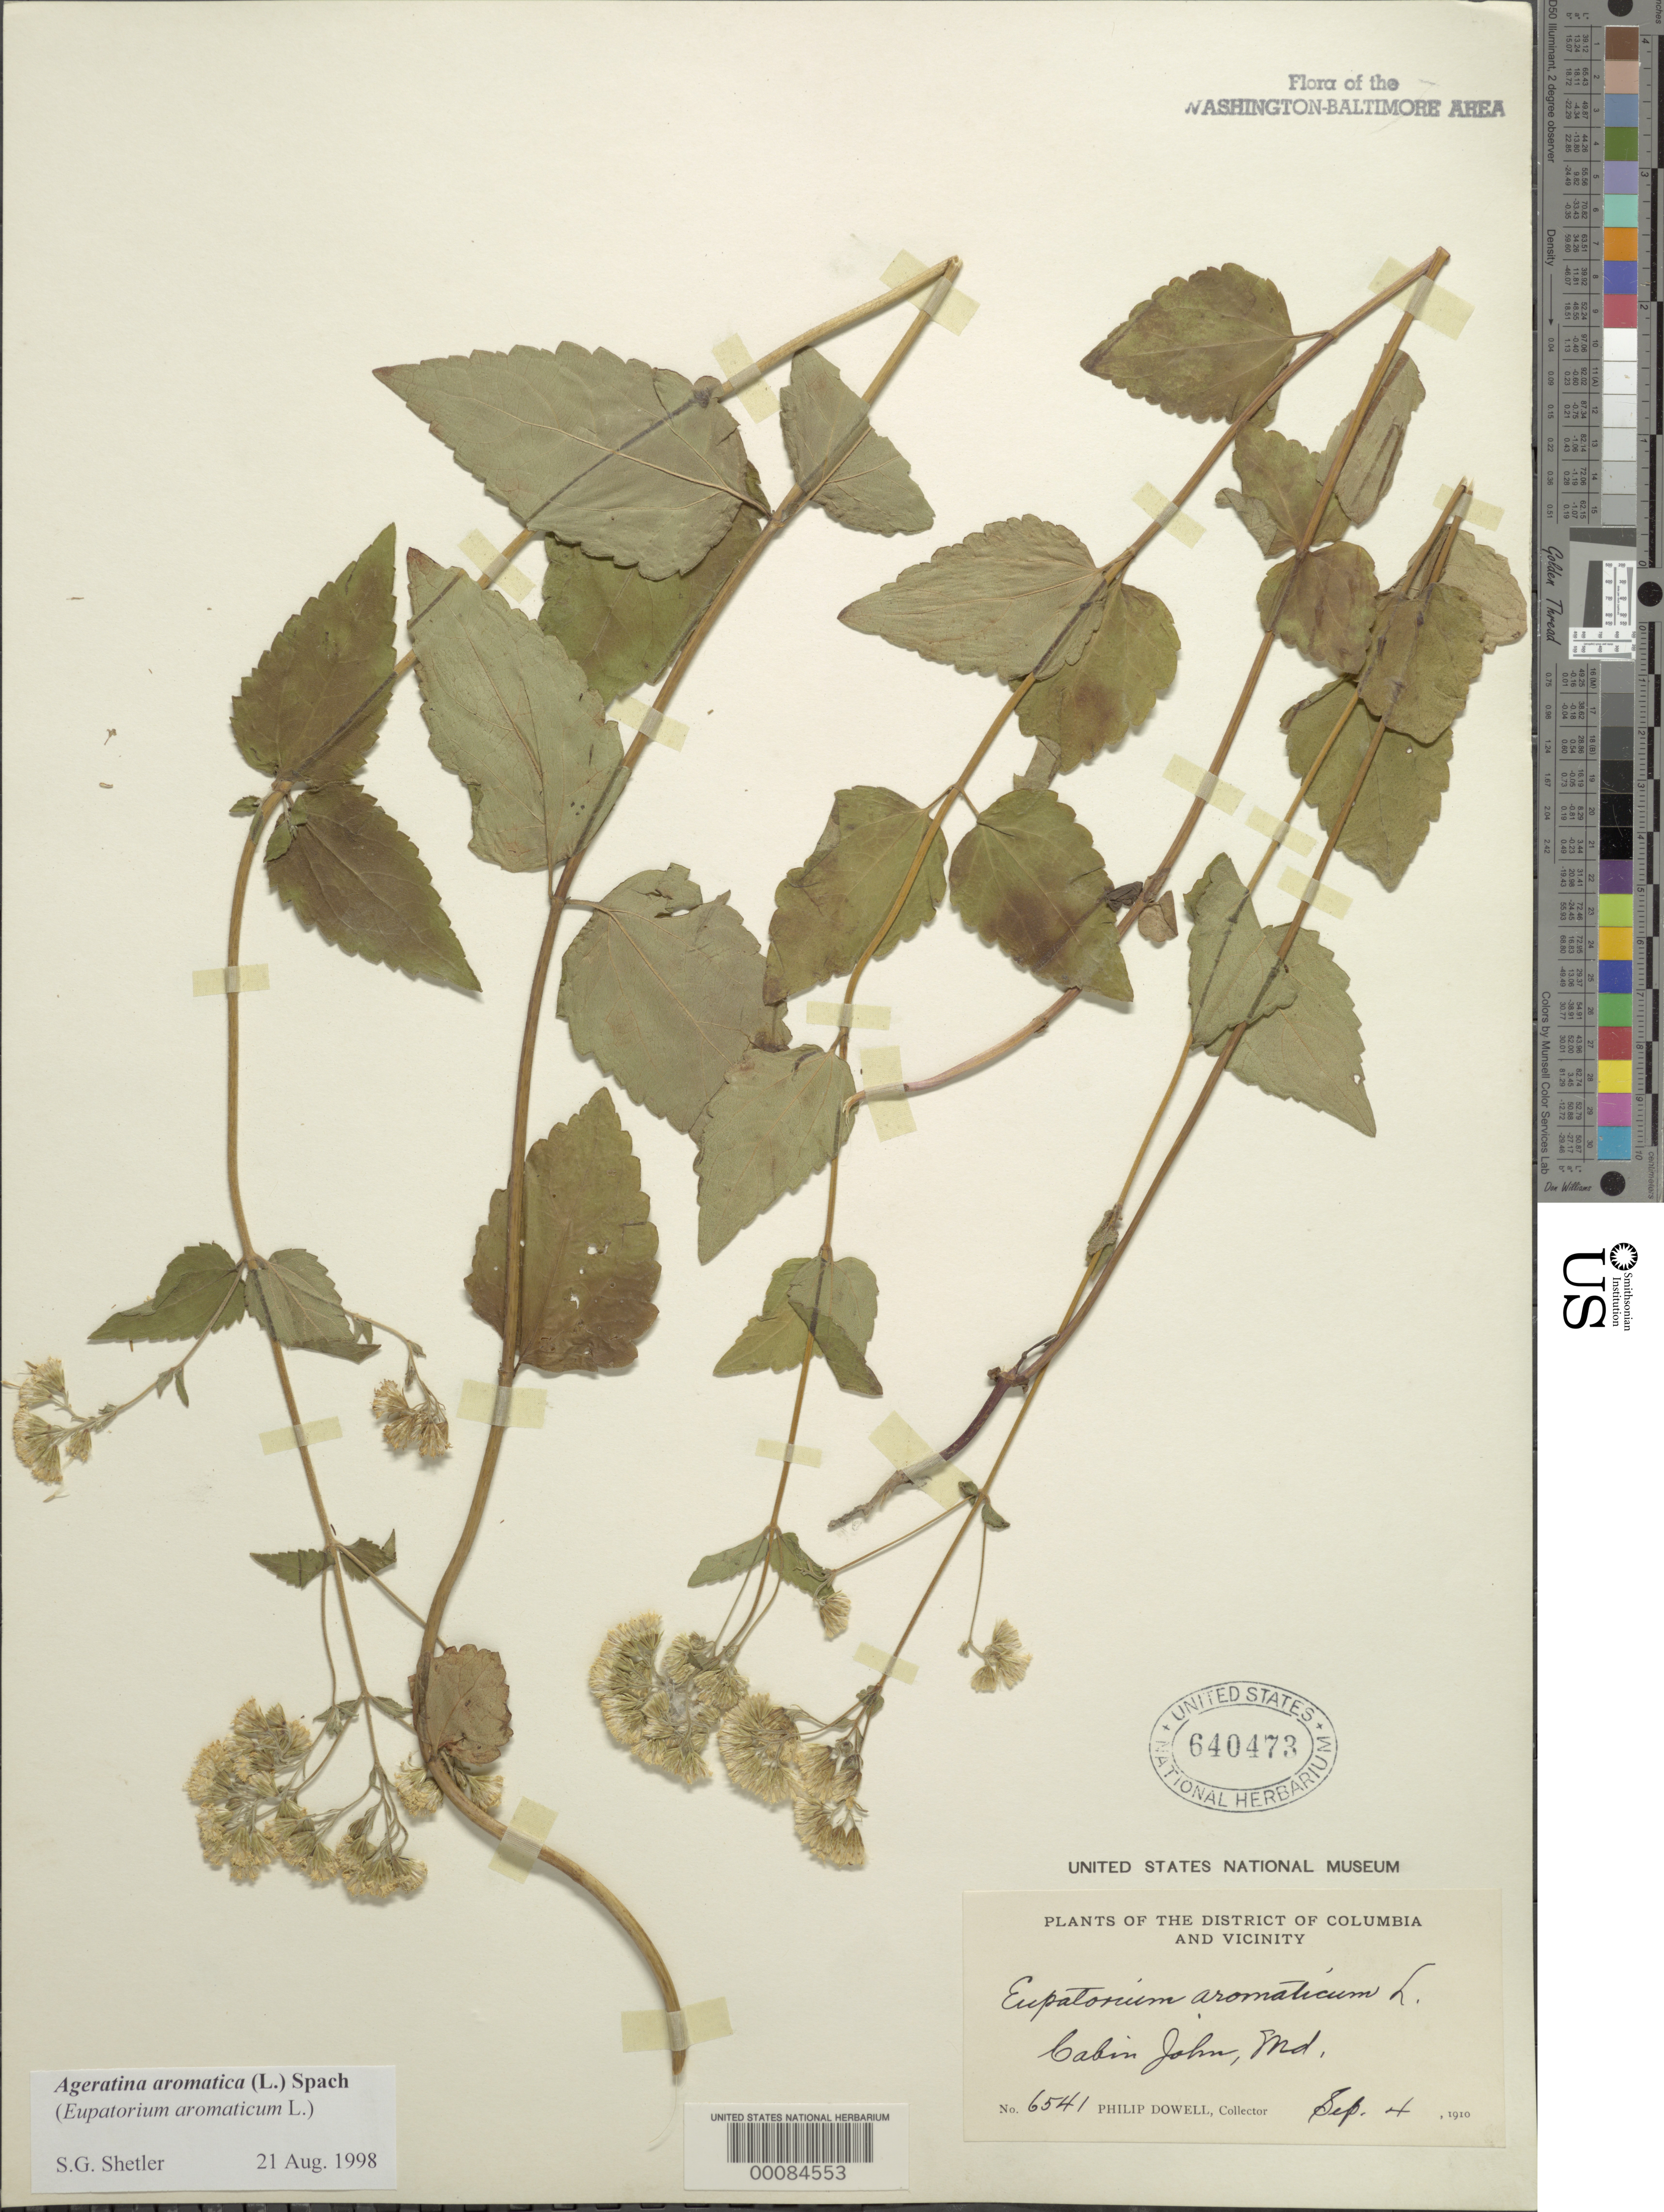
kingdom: Plantae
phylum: Tracheophyta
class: Magnoliopsida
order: Asterales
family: Asteraceae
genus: Ageratina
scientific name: Ageratina aromatica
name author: (L.) Spach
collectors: P. Dowell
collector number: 6541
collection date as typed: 04 Sep 1910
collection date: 1910-09-04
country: United States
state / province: Maryland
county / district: Montgomery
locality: Cabin John C. & O. Canal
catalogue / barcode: US 640473